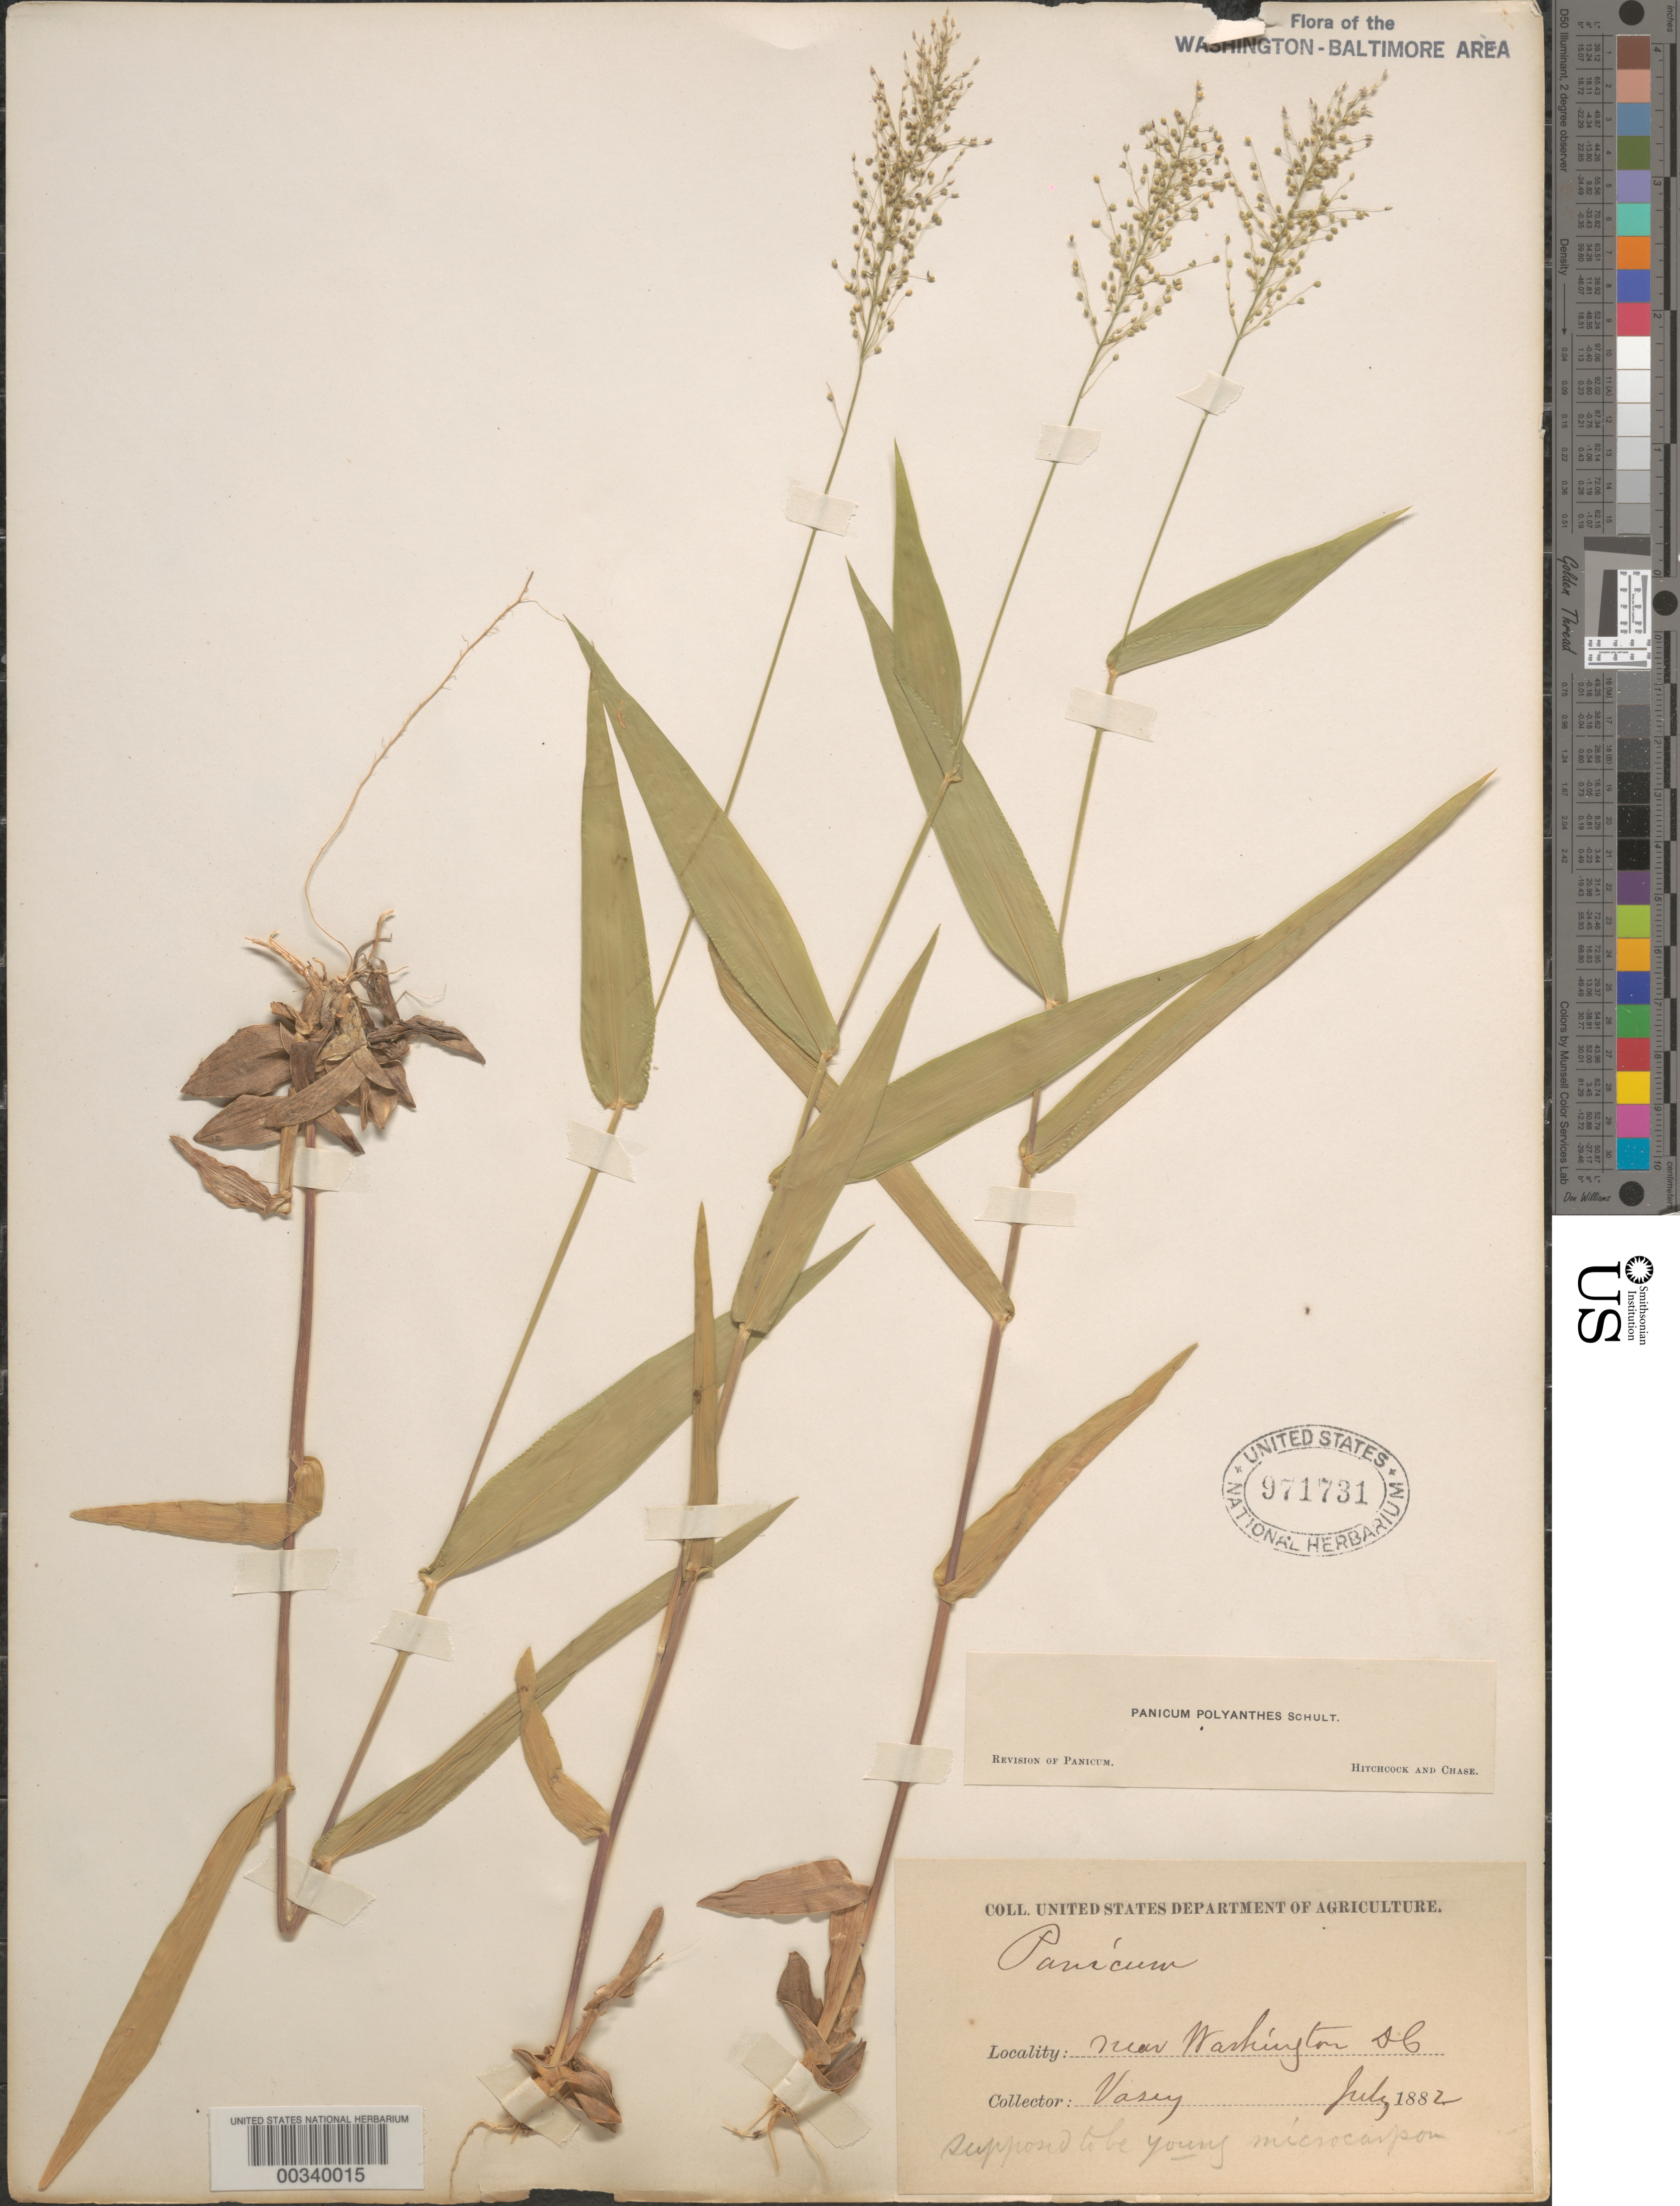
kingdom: Plantae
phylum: Tracheophyta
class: Liliopsida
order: Poales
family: Poaceae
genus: Dichanthelium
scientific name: Dichanthelium sphaerocarpon var. isophyllum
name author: (Scribn.) Gould & C.A. Clark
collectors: G. Vasey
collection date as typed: Jul 1882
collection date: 1882-07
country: United States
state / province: District of Columbia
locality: Near Washington, DC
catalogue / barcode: US 971731